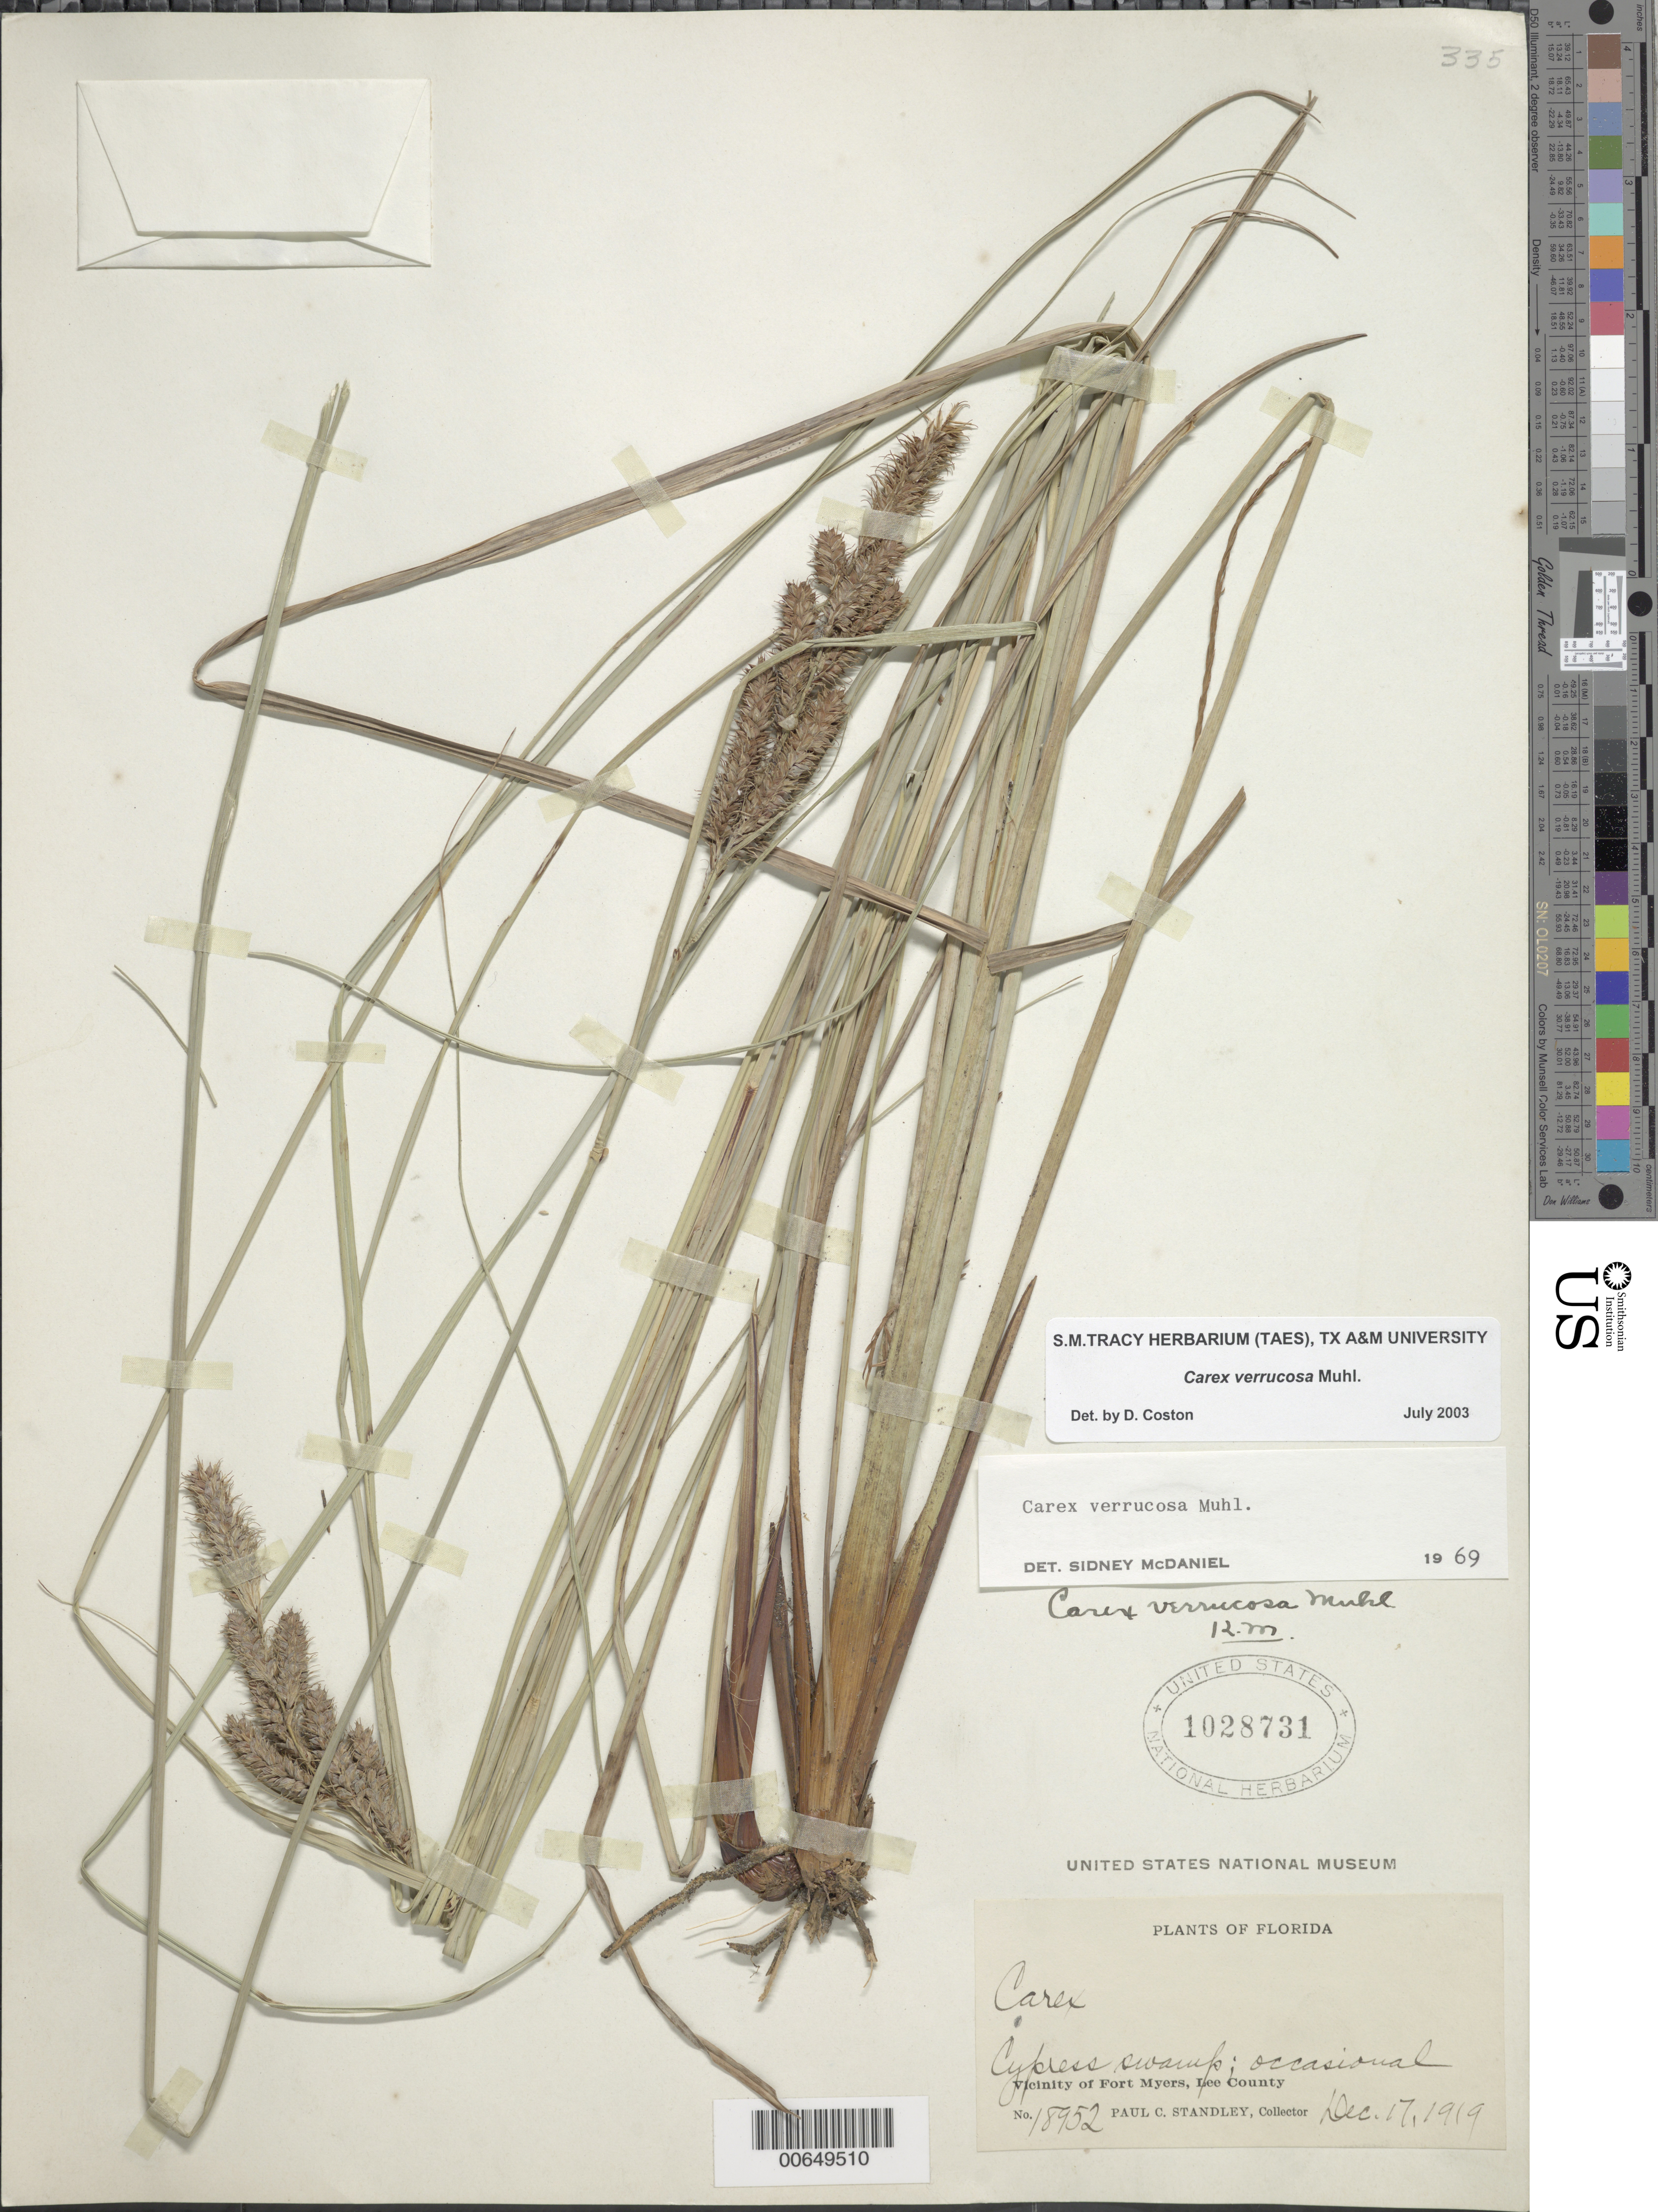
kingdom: Plantae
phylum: Tracheophyta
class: Liliopsida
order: Poales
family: Cyperaceae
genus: Carex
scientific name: Carex verrucosa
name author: Muhl.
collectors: P. C. Standley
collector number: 18952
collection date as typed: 17 Dec 1919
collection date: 1919-12-17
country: United States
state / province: Florida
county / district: Lee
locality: Vicinity of Fort Myers.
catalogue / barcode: US 1028731